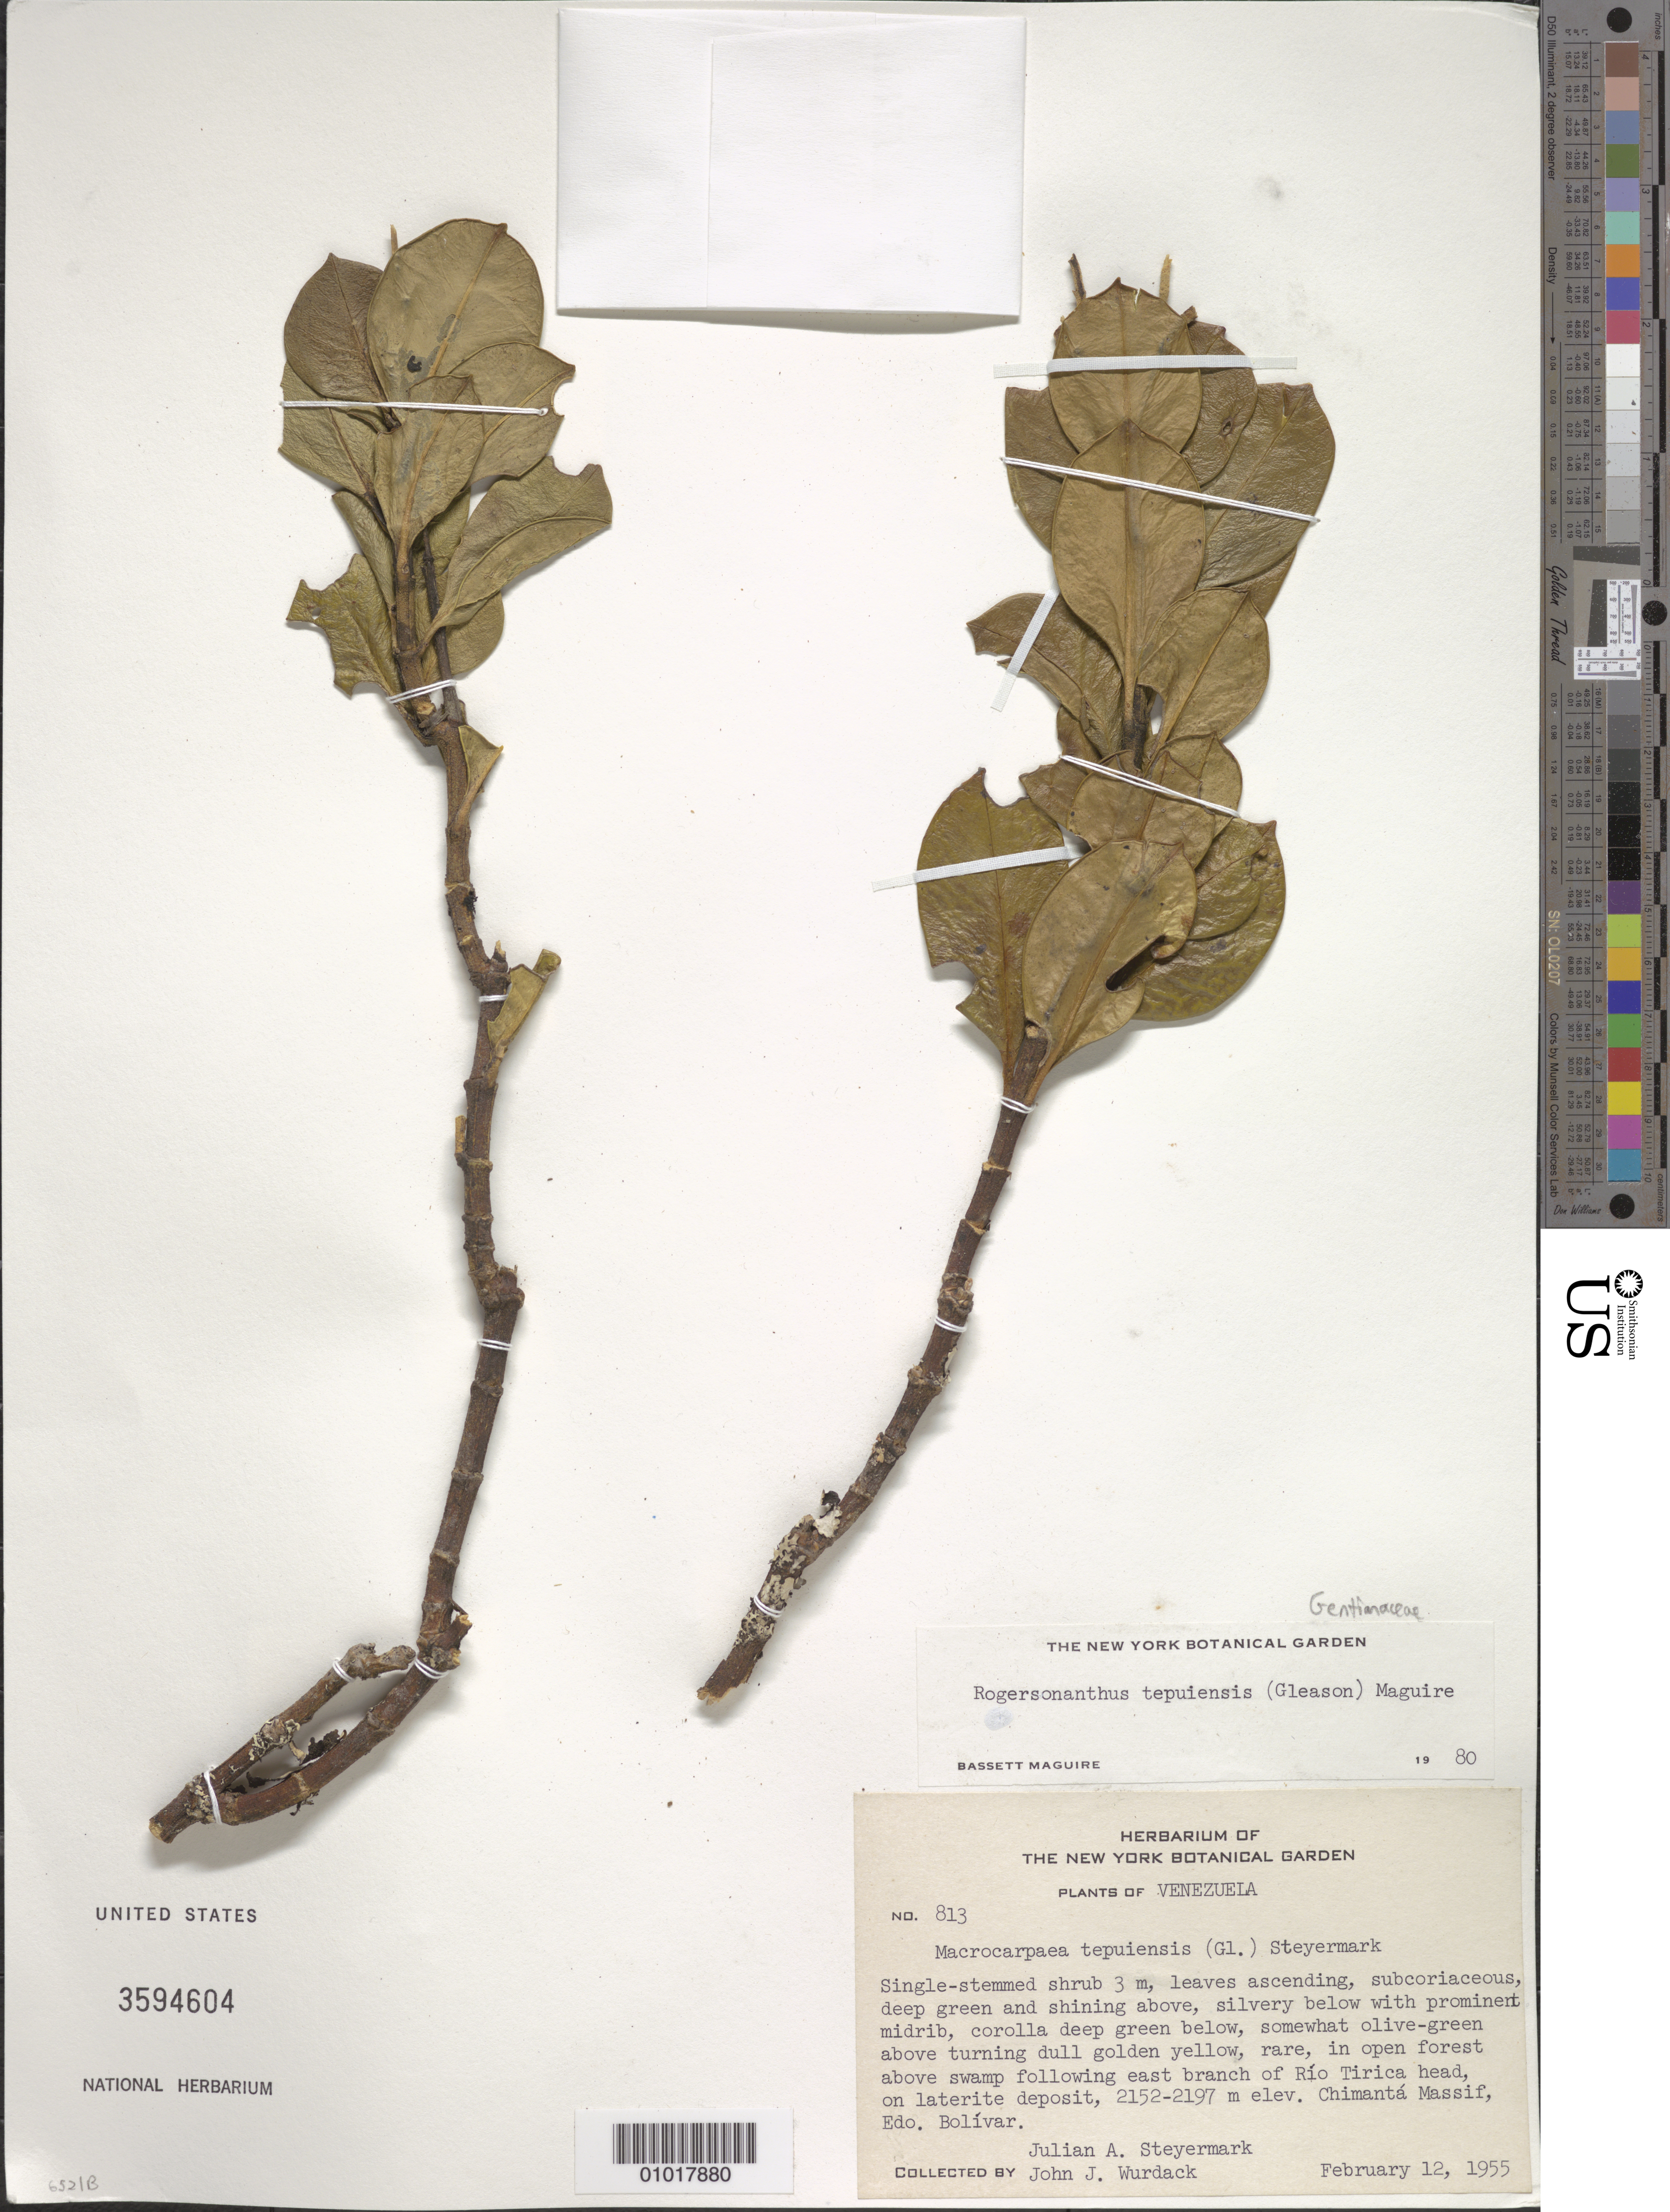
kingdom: Plantae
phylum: Tracheophyta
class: Magnoliopsida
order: Gentianales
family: Gentianaceae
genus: Rogersonanthus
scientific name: Rogersonanthus tepuiensis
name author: (Gleason) Maguire & B.M. Boom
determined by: Maguire, Bassett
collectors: J. Steyermark & J. J. Wurdack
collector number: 813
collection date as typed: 12-Feb-55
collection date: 1955-02-12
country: Venezuela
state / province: Bolívar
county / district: Piar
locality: Chimanta Massif. Swamp following east branch of Rio Tricia head.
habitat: In open forest above swamp, on laterite deposit.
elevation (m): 2152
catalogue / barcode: US 3594604